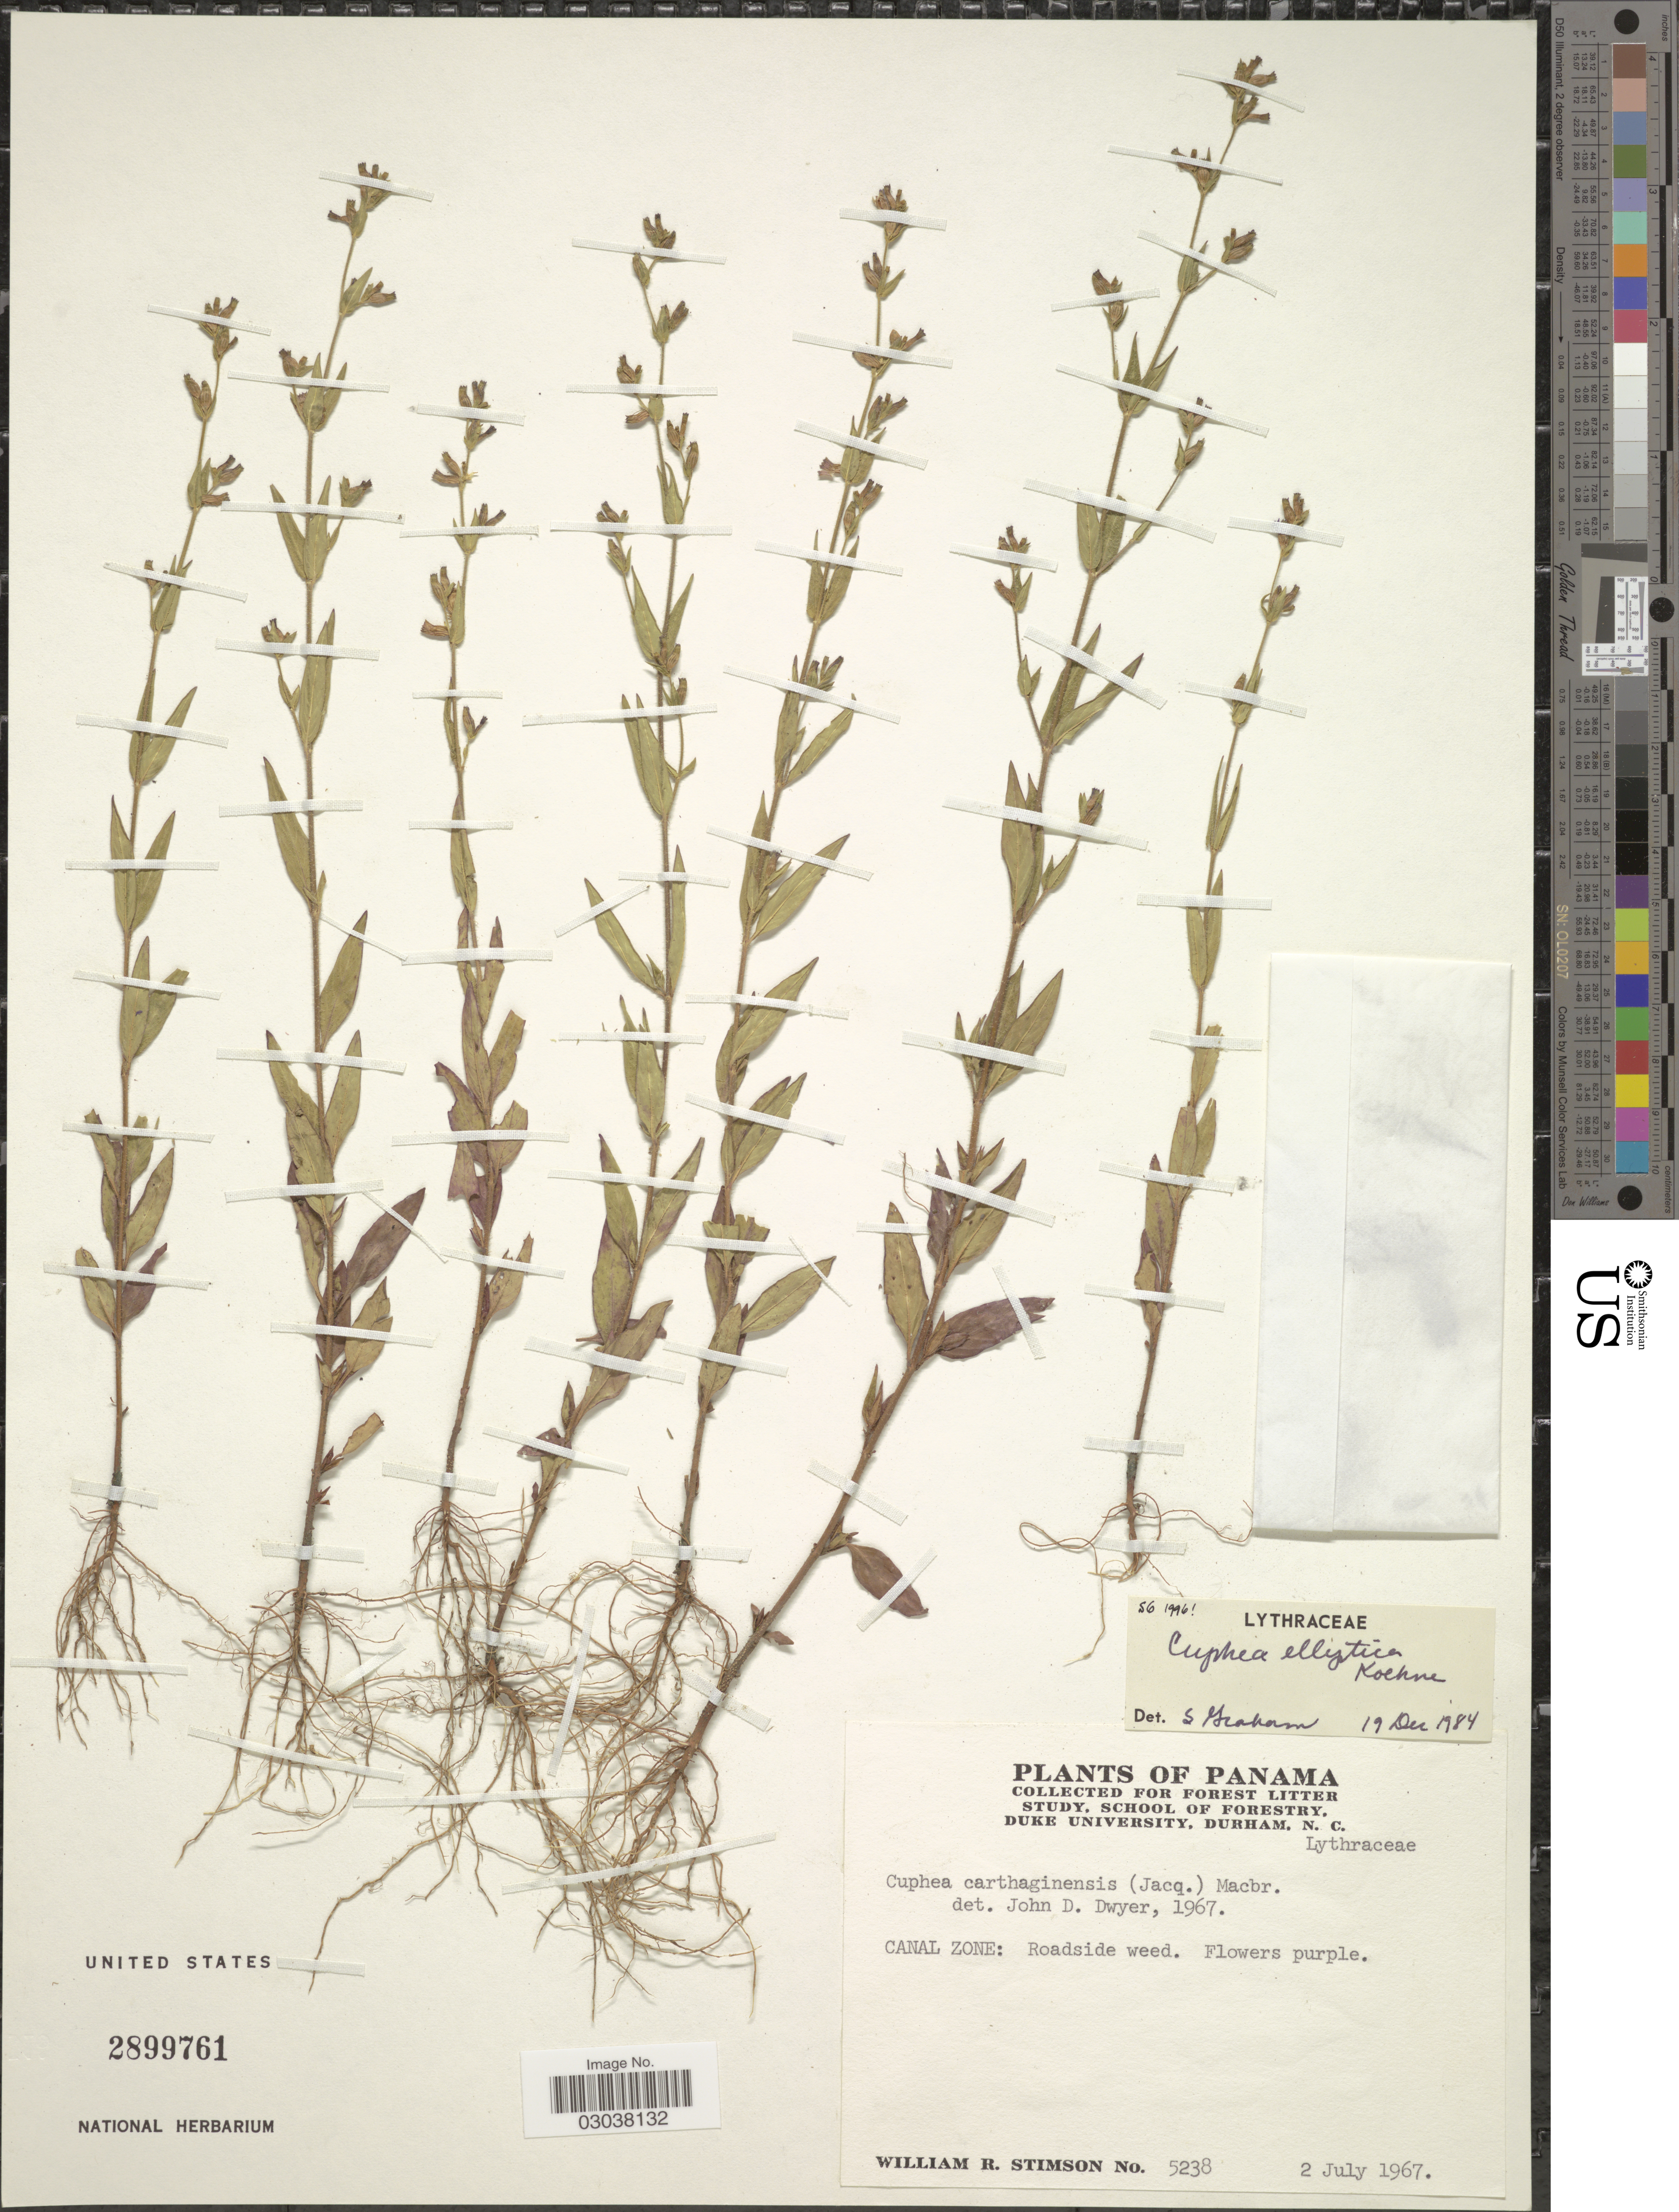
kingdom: Plantae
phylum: Tracheophyta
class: Magnoliopsida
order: Myrtales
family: Lythraceae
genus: Cuphea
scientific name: Cuphea elliptica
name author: Koehne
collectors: W. R. Stimson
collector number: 5238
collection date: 1967-07-02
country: Panama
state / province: Colón / Panamá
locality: Canal Zone: Roadside weed.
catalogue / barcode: US 2899761